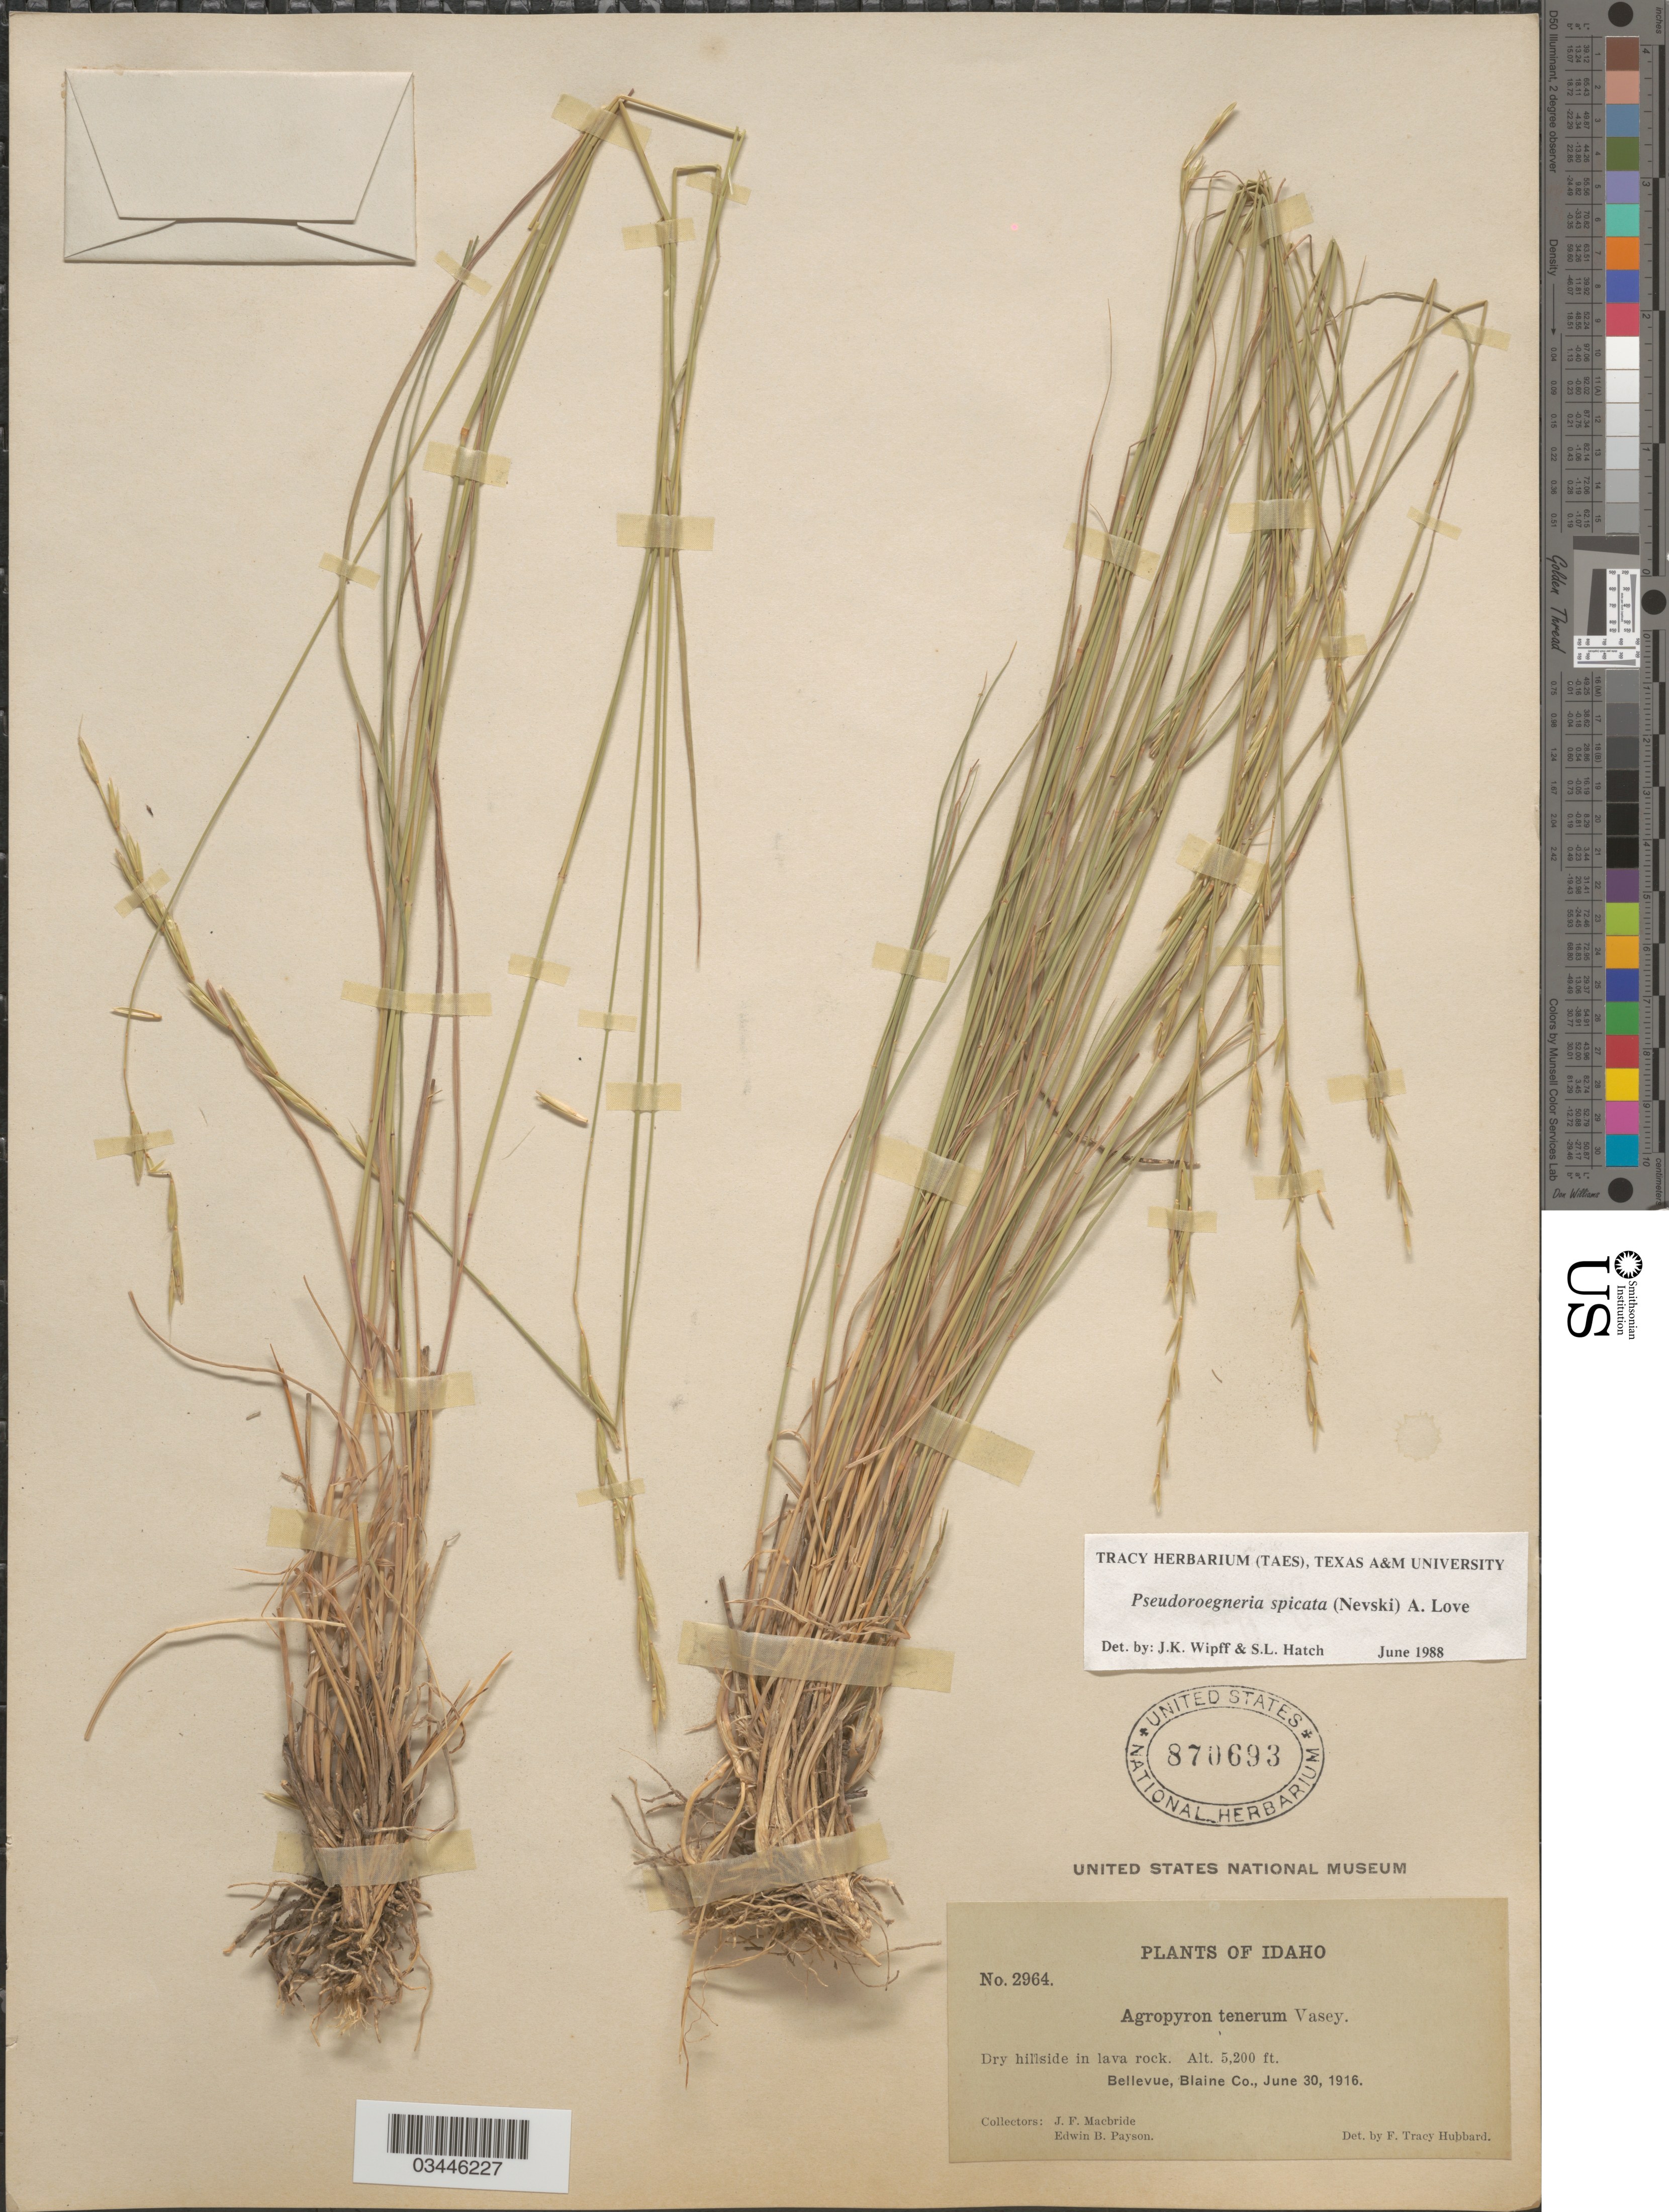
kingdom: Plantae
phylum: Tracheophyta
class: Liliopsida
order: Poales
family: Poaceae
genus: Pseudoroegneria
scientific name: Pseudoroegneria spicata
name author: (Pursh) Á. Löve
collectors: J. F. Macbride & E. B. Payson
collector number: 2964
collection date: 1916-06-30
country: United States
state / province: Idaho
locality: Dry hillside in lava rock. Bellevue, Blaine Co.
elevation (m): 1585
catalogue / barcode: US 870693